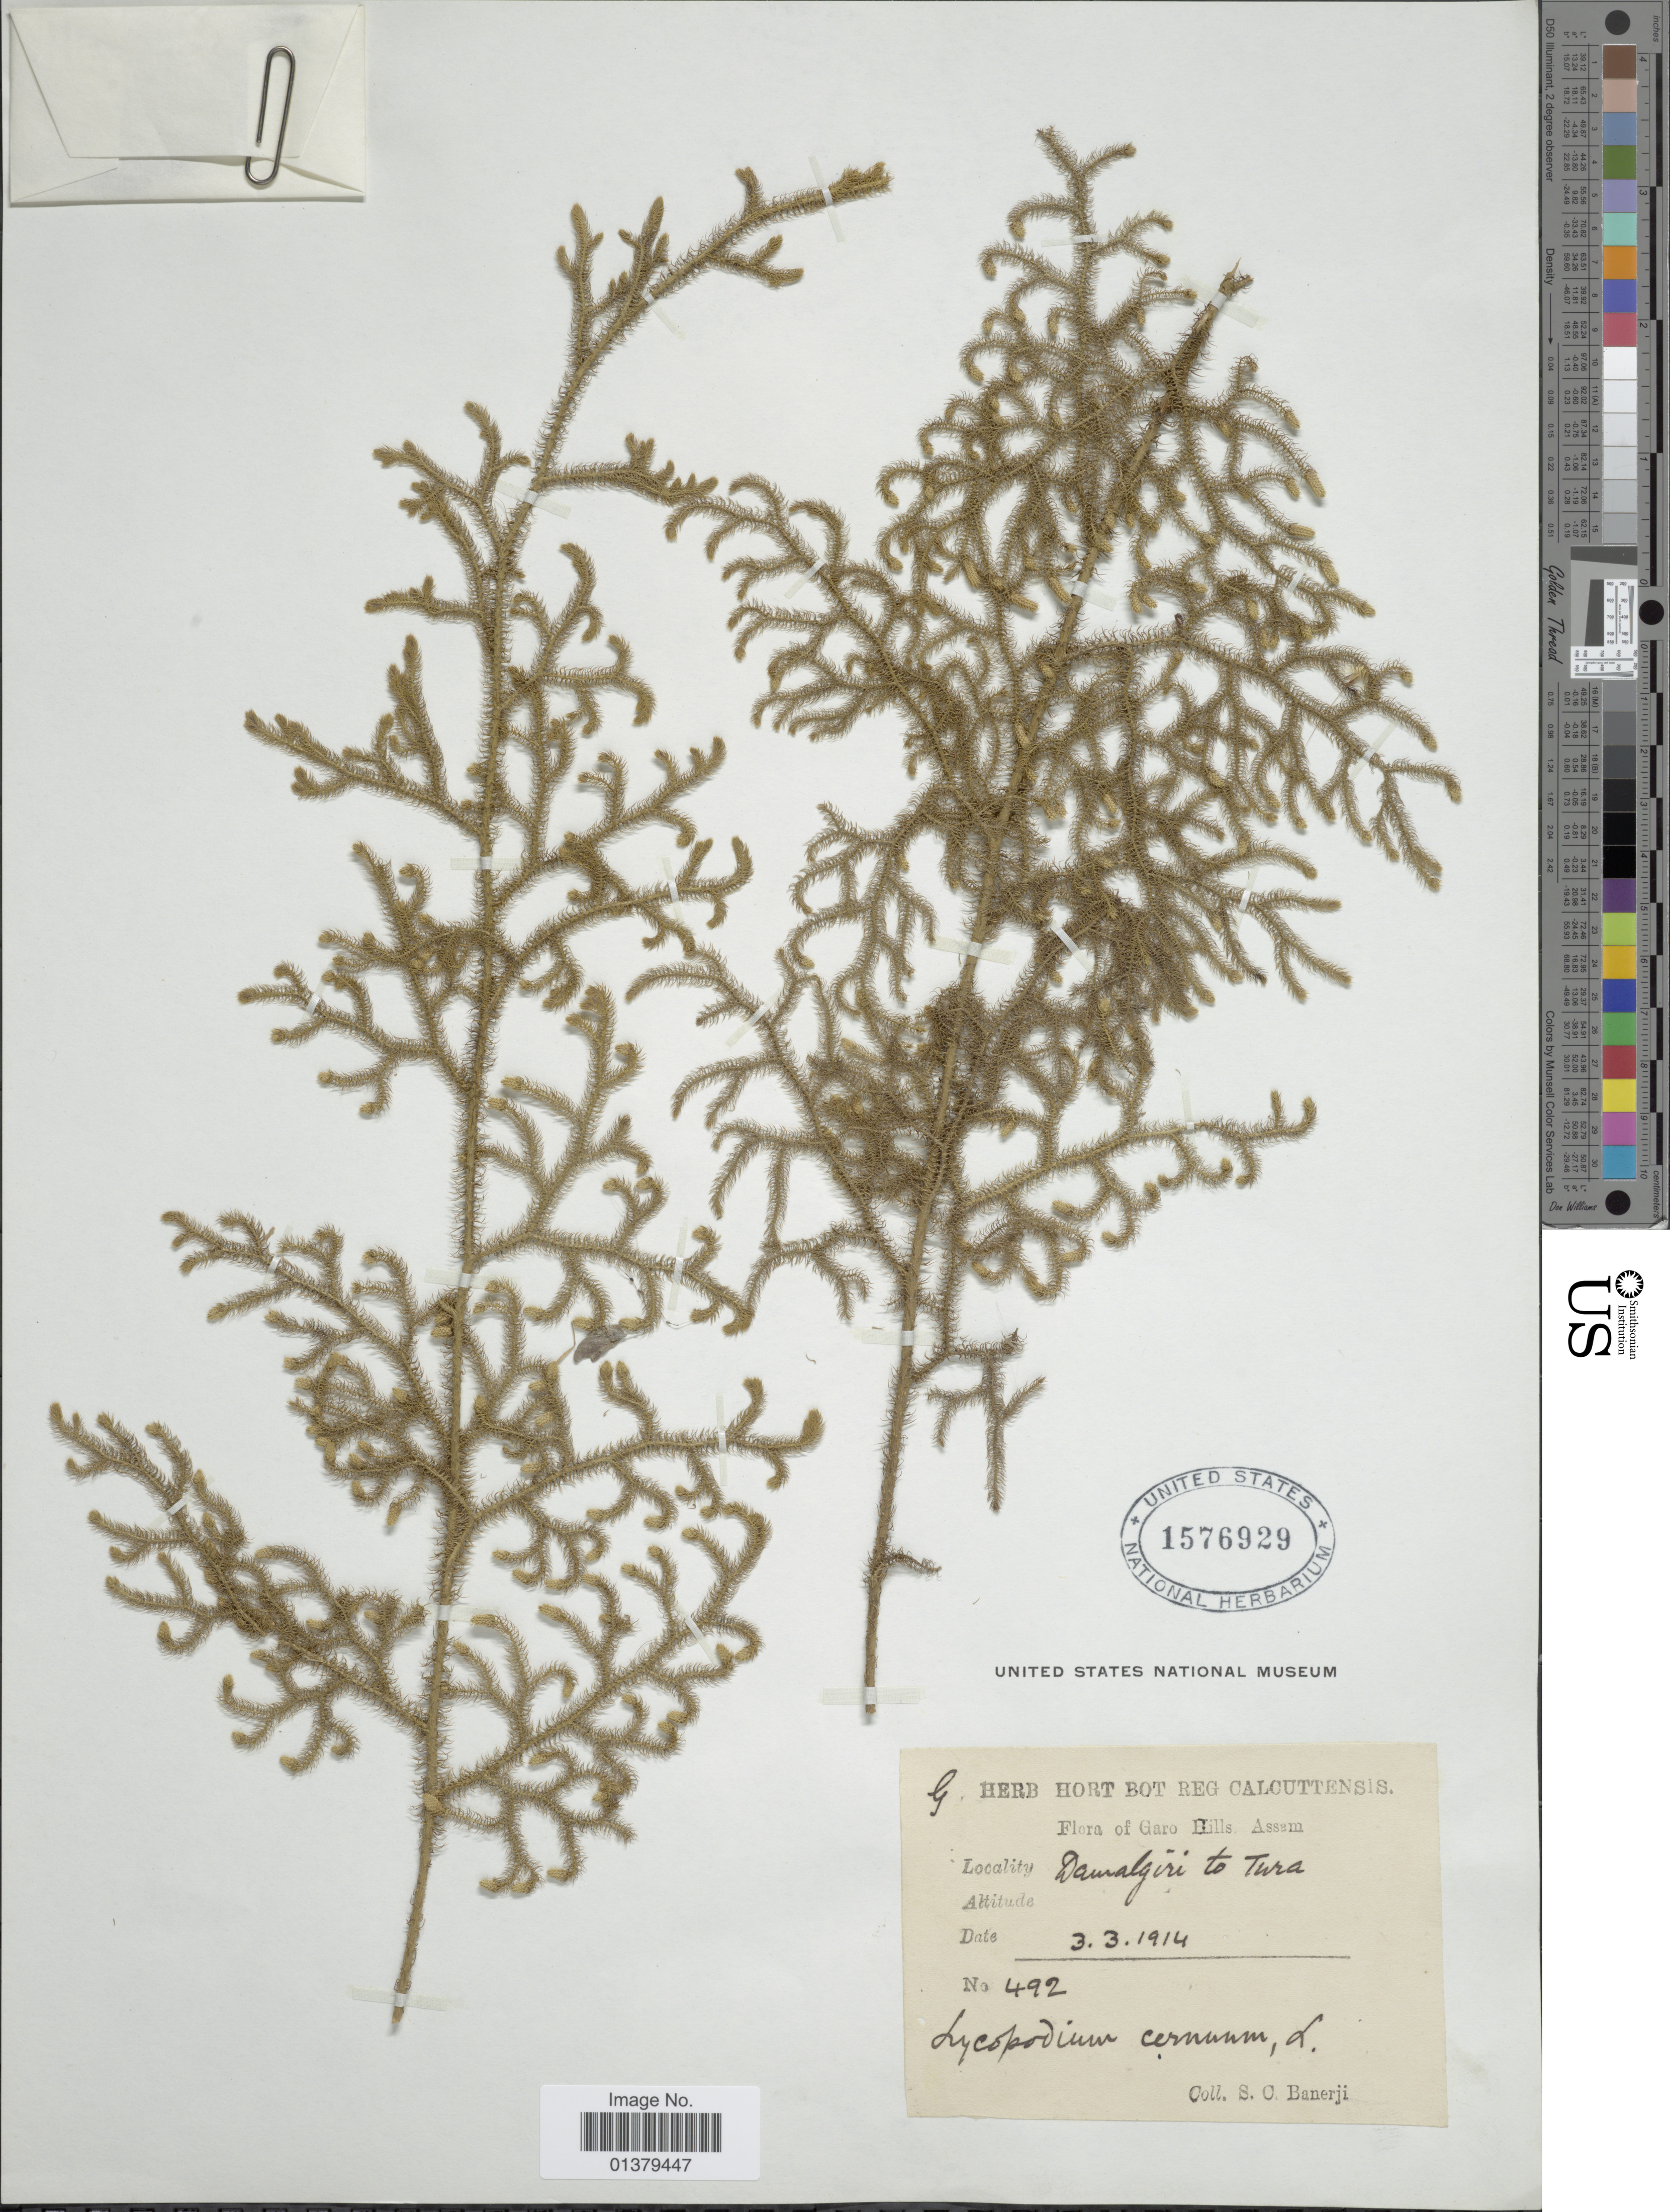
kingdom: Plantae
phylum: Tracheophyta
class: Lycopodiopsida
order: Lycopodiales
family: Lycopodiaceae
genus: Palhinhaea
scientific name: Palhinhaea cernua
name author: (L.) Vasc. & Franco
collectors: S. Banerji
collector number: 492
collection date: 1914-03-03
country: India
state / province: Meghalaya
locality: Garo Hills, Assam, Damalgiri to Tura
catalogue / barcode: US 1576929